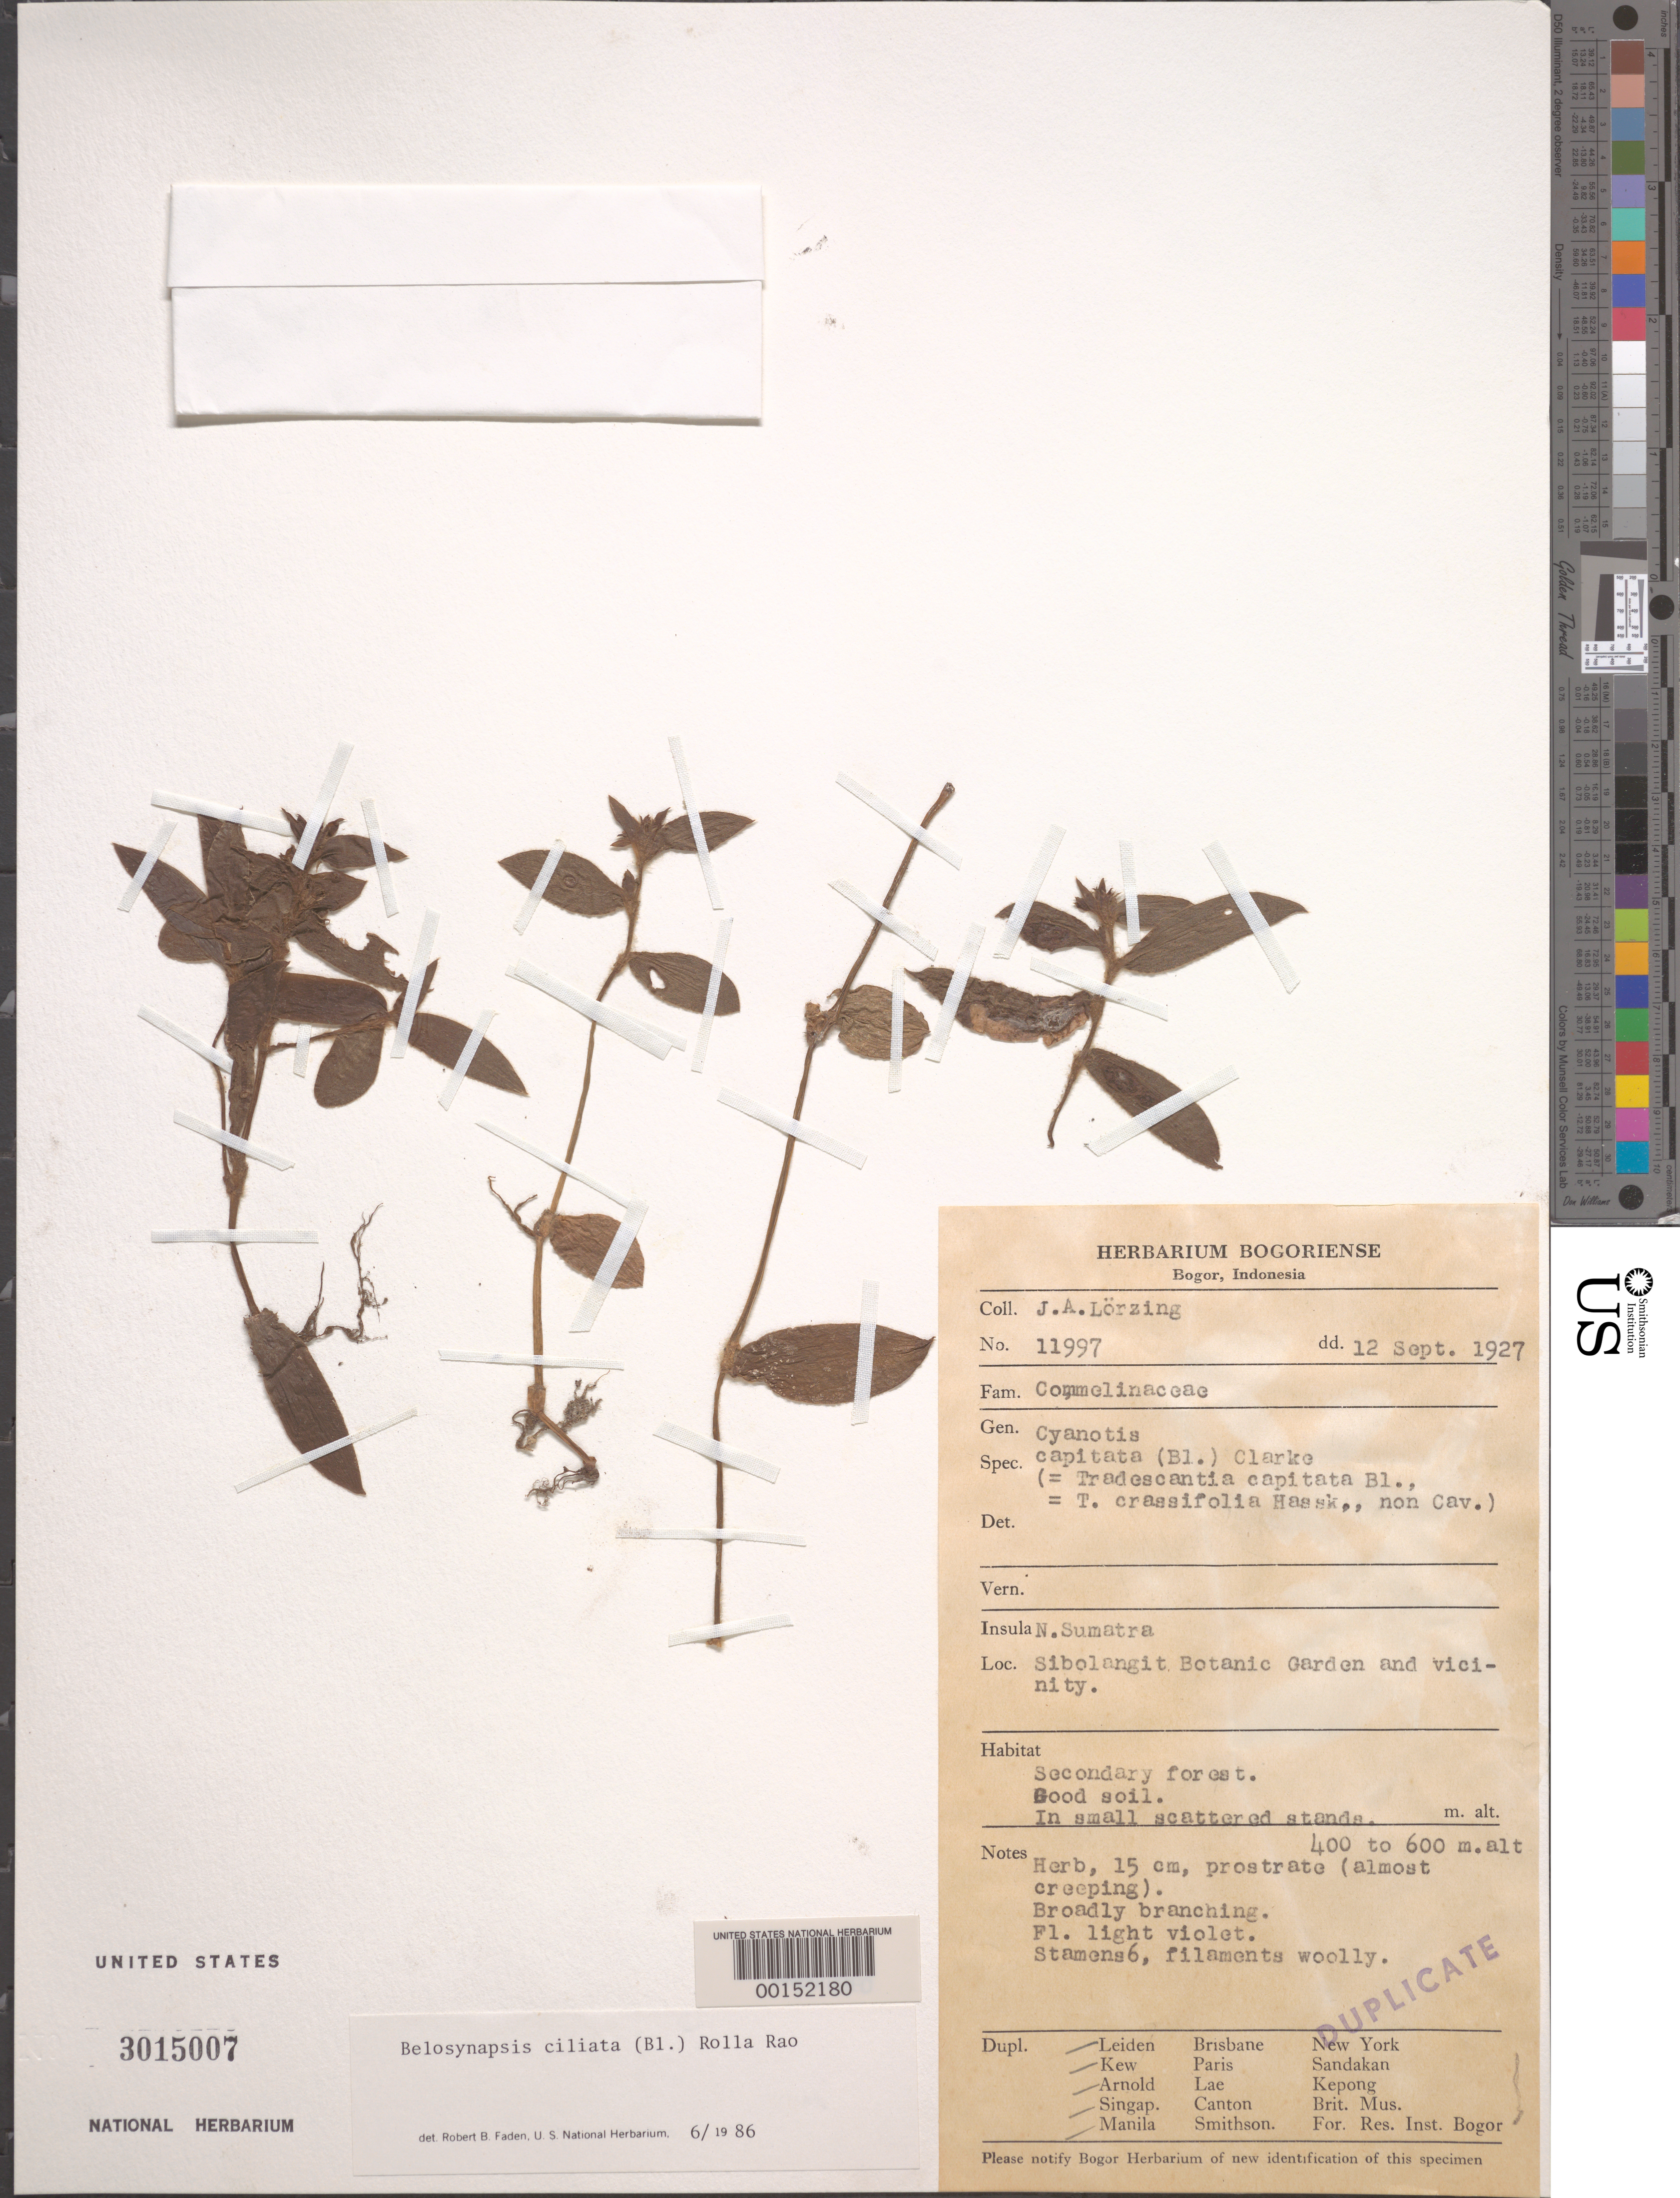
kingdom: Plantae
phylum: Tracheophyta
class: Liliopsida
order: Commelinales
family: Commelinaceae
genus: Belosynapsis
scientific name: Belosynapsis ciliata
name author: (Blume) R.S. Rao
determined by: Faden, Robert B., (US), Smithsonian Institution - National Museum of Natural History (UNITED STATES)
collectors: J. Lorzing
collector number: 11997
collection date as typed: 12 Sep 1927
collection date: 1927-09-12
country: Indonesia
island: Sumatra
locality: Sibolangit botanic garden and vicinity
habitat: Fertile soil, secondary forest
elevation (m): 400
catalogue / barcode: US 3015007